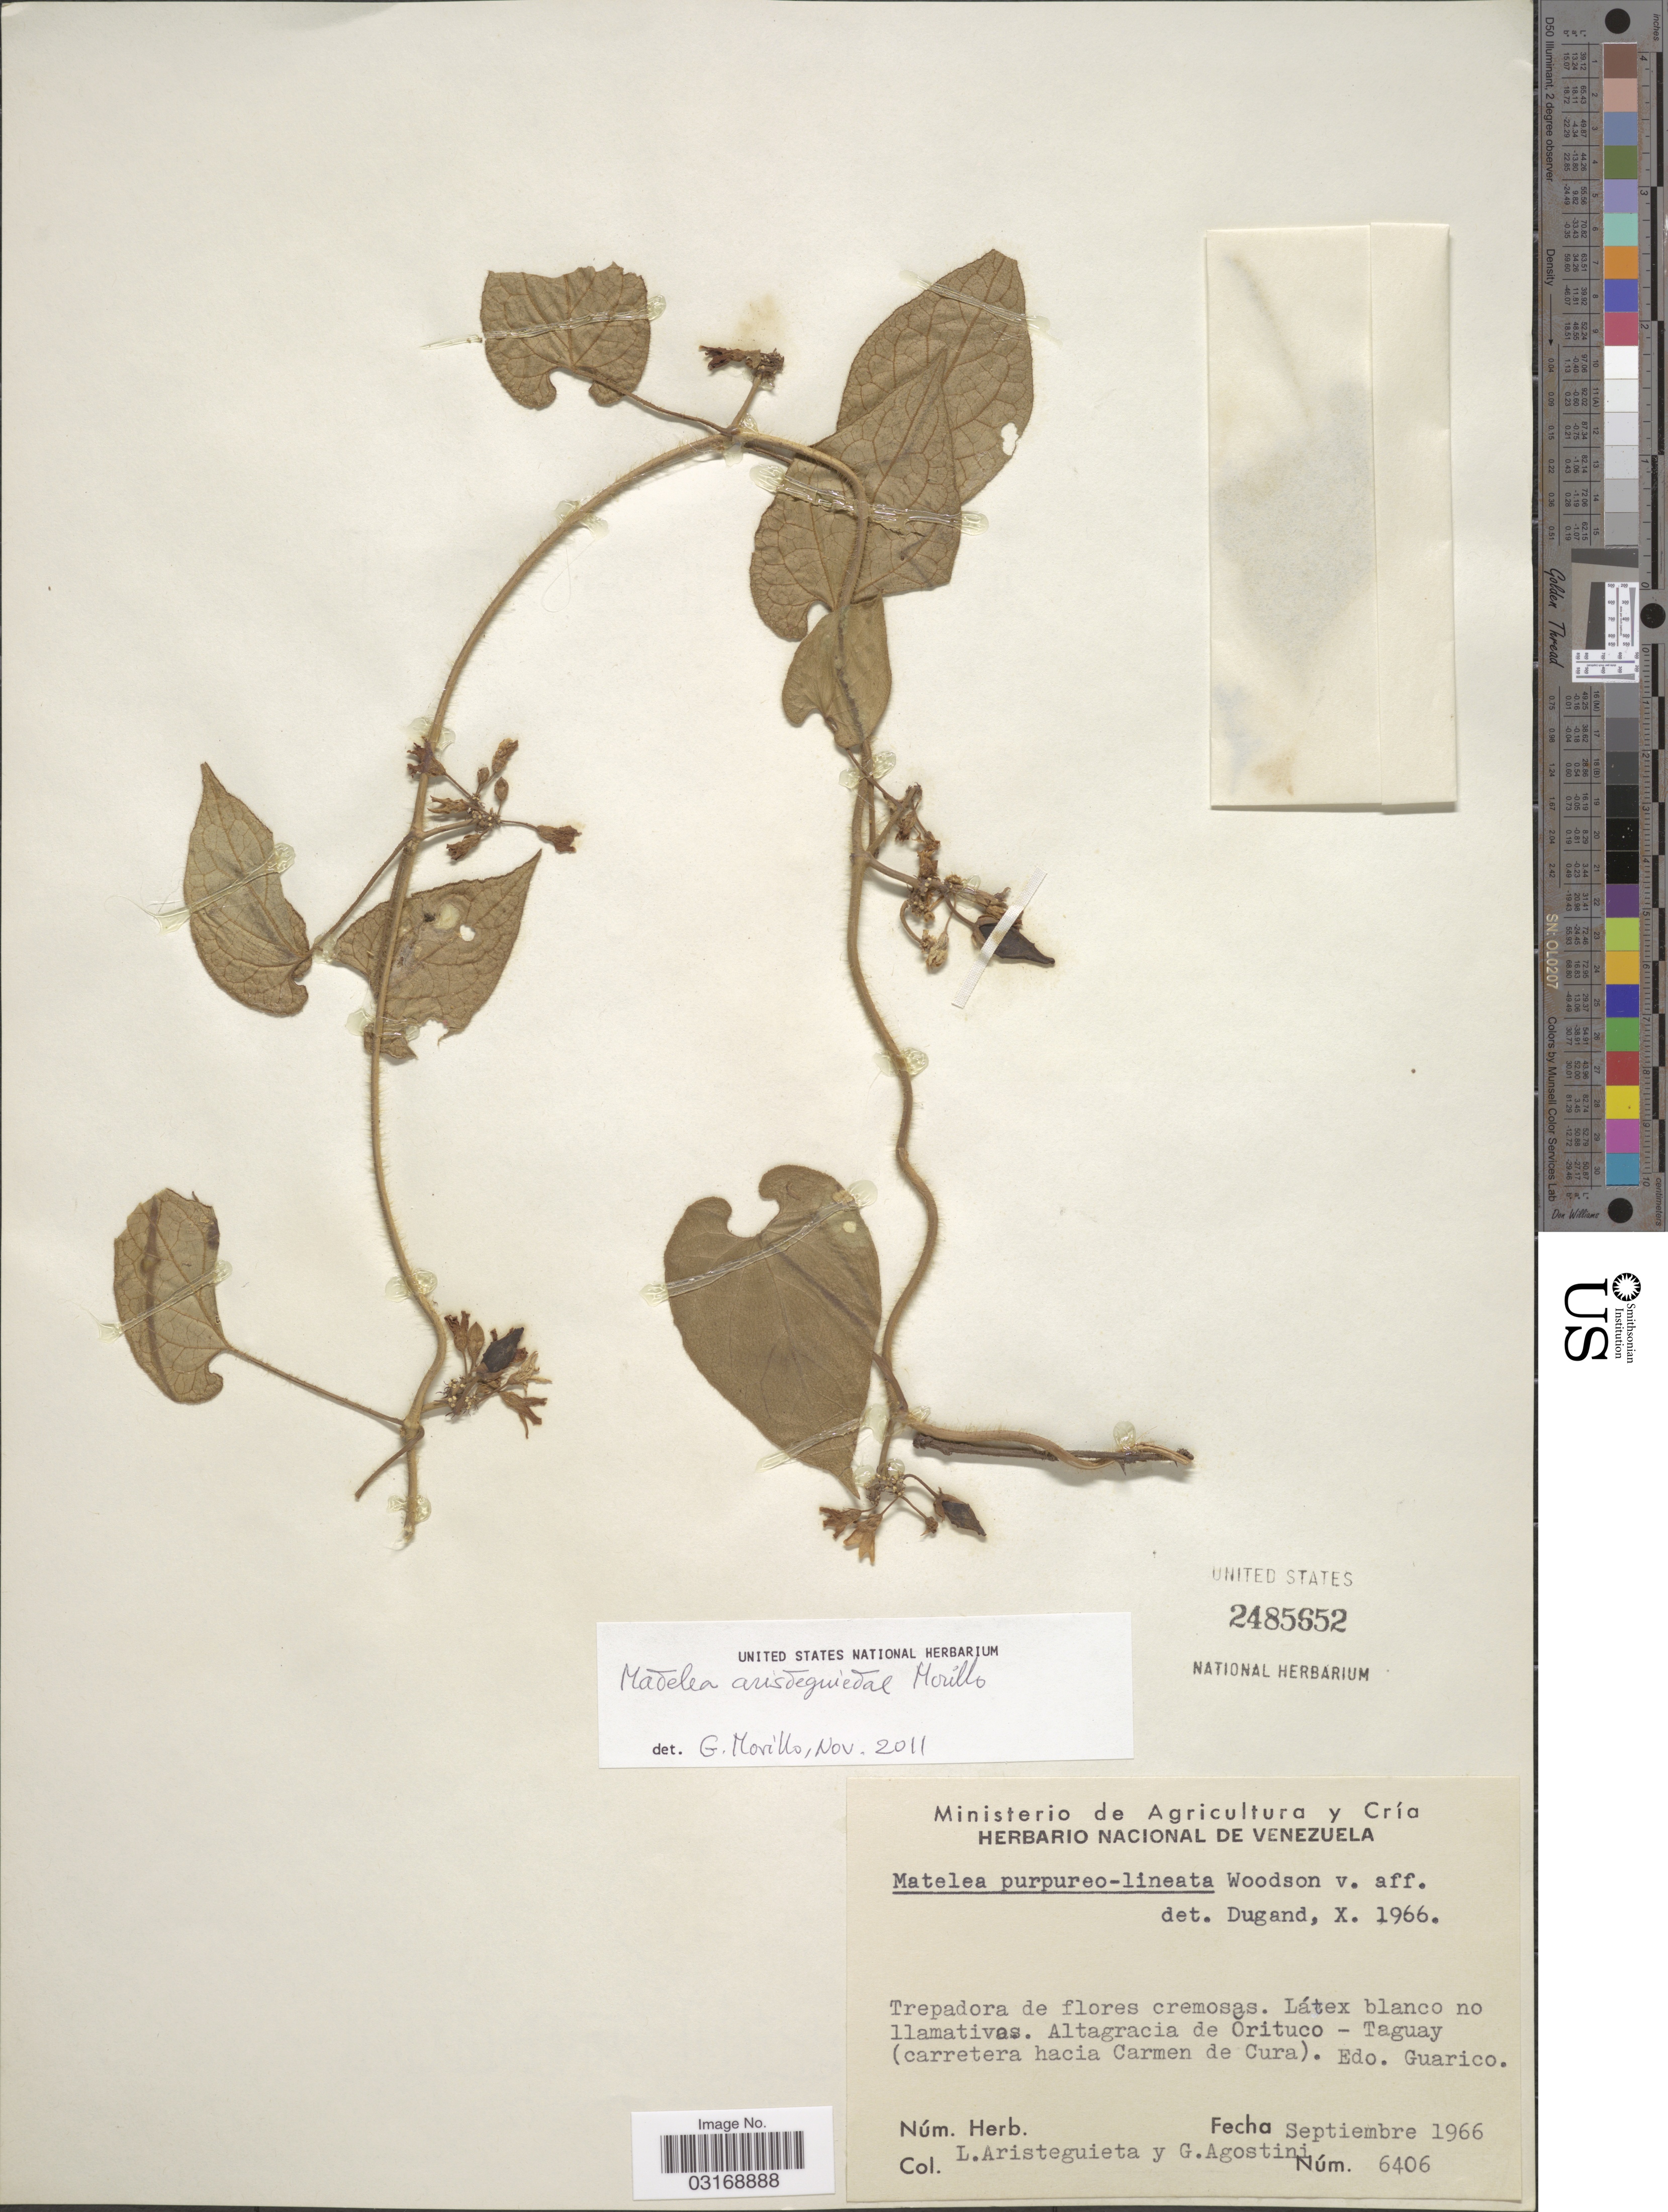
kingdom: Plantae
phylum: Tracheophyta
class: Magnoliopsida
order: Gentianales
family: Apocynaceae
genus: Matelea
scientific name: Matelea aristeguietae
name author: Morillo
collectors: L. Aristeguieta & G. Agostini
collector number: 6406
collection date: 1966-09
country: Venezuela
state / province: Guárico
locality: Altagracia de Orituco - Taguay (carretera hacia Carmen de Cura).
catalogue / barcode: US 2485652